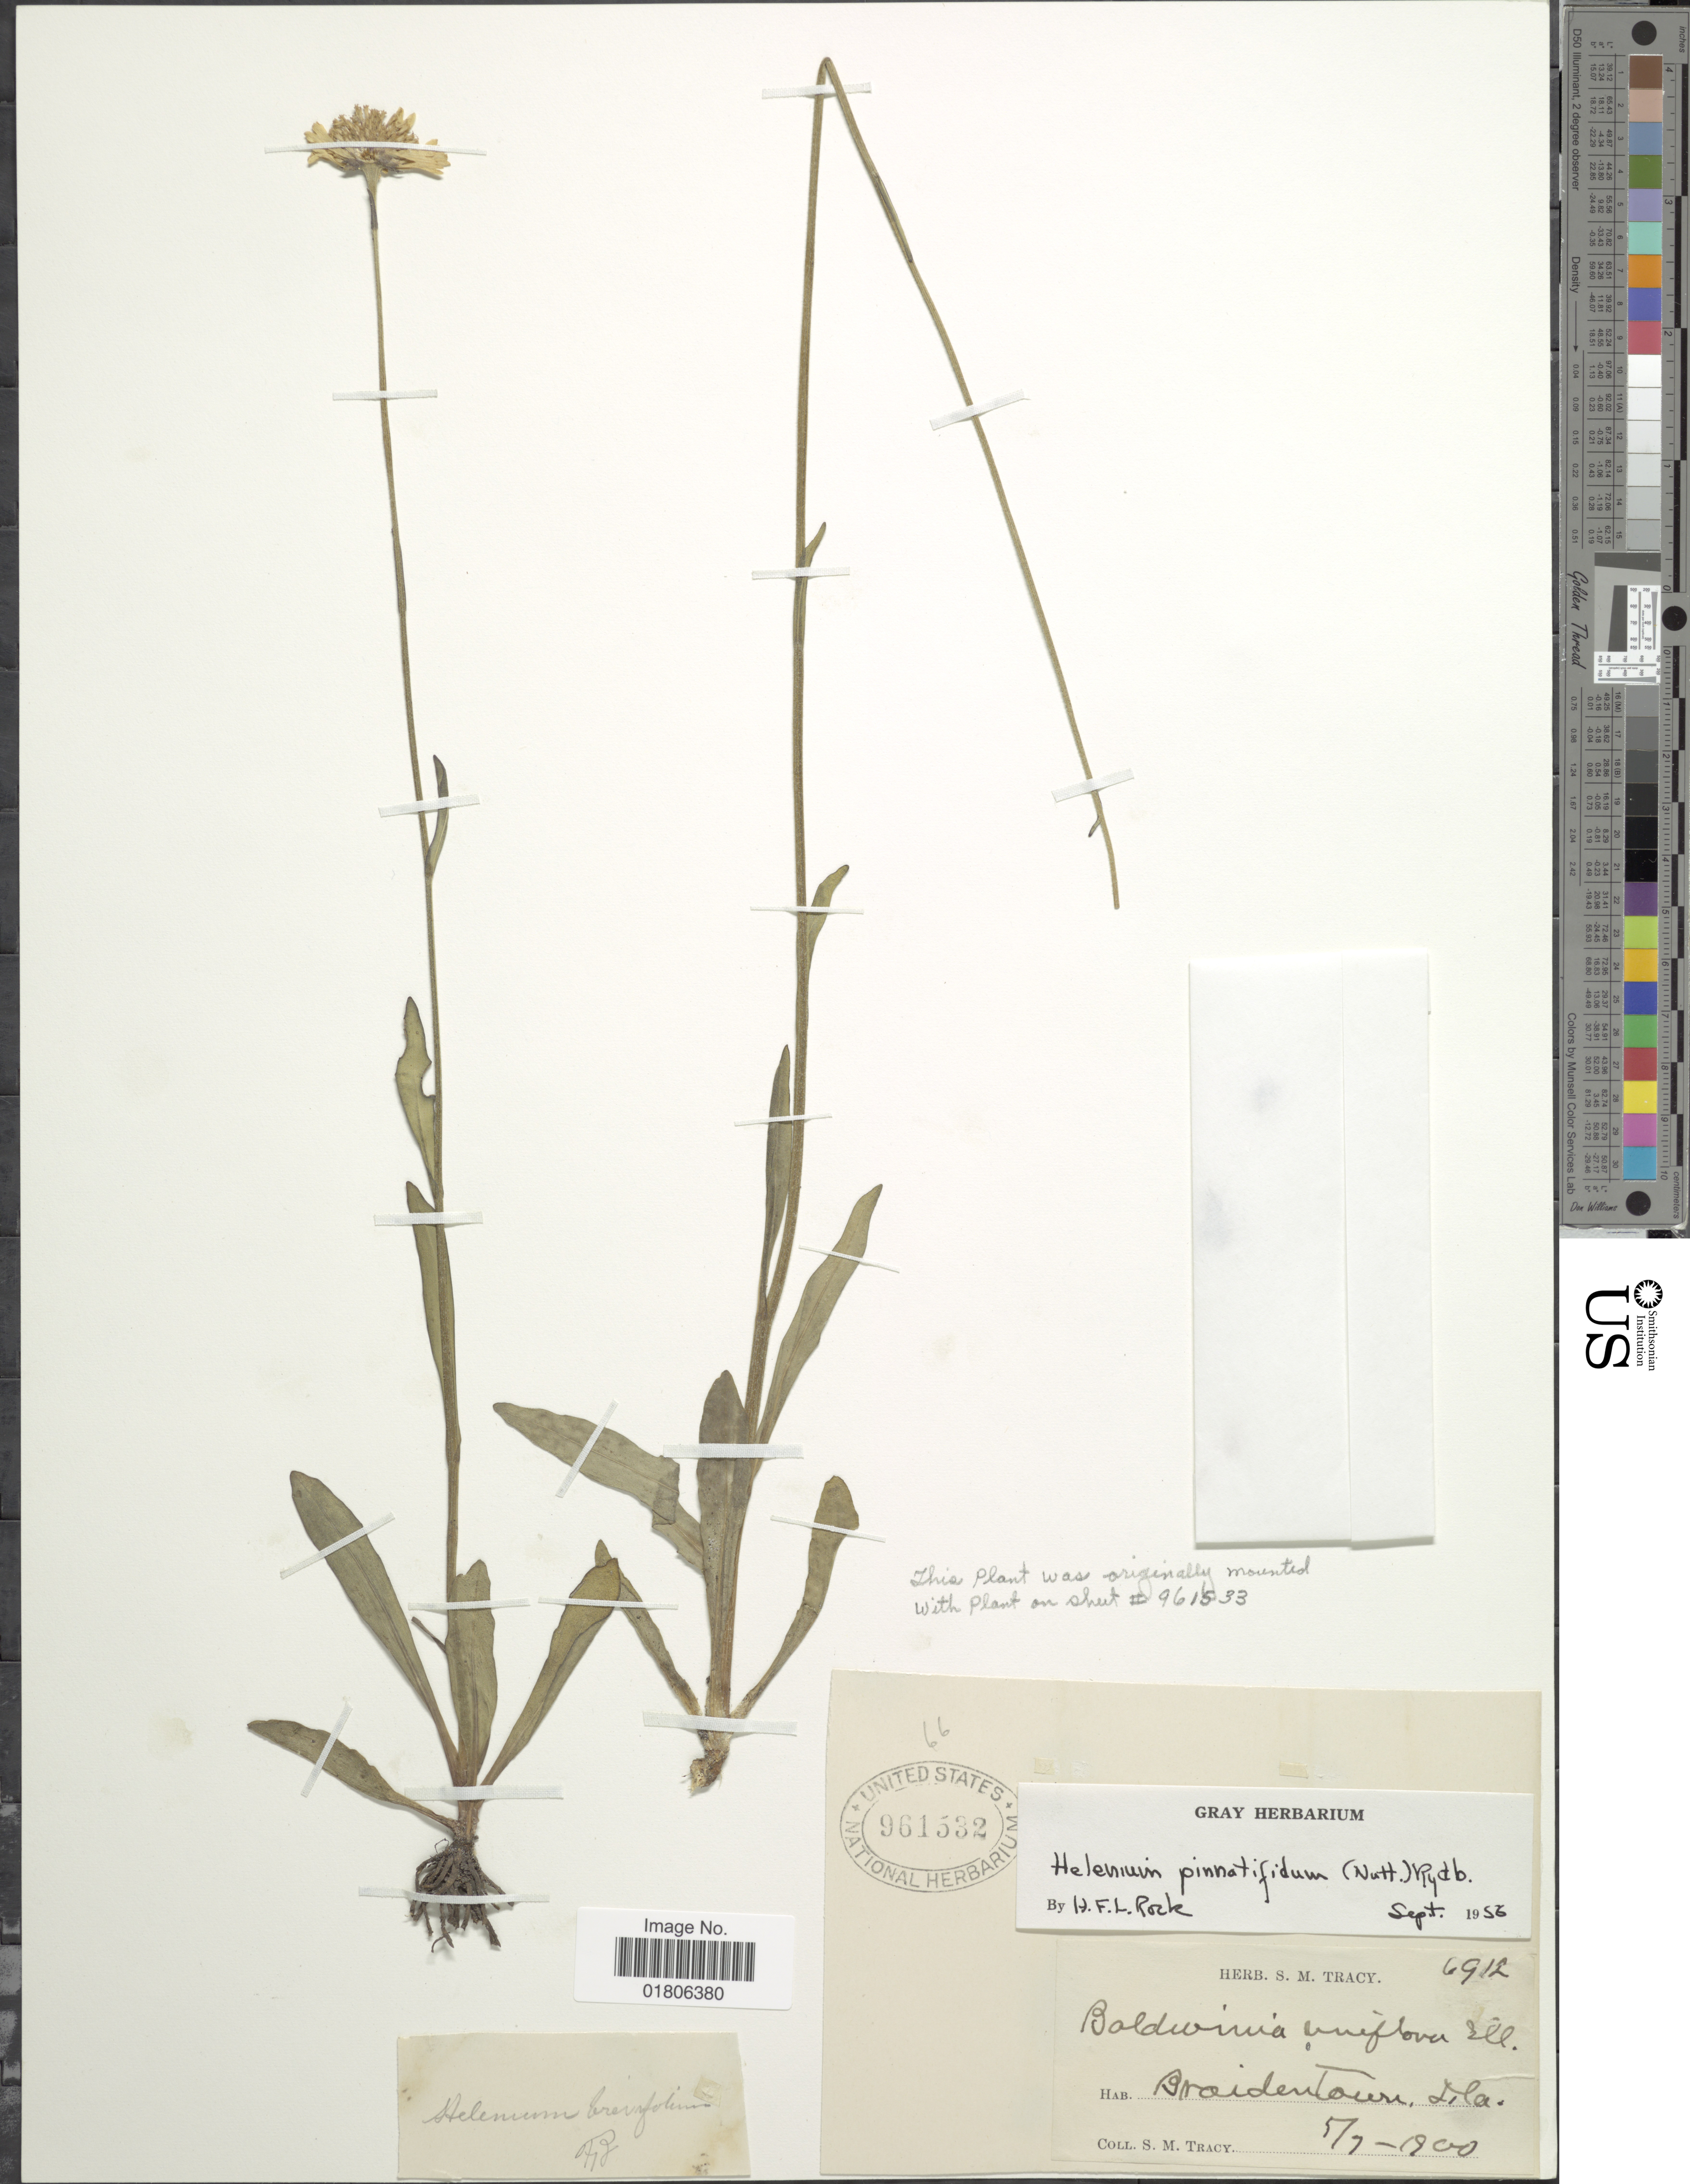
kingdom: Plantae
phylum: Tracheophyta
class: Magnoliopsida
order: Asterales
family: Asteraceae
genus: Helenium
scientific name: Helenium pinnatifidum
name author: (Schwein. ex Nutt.) Rydb.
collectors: S. M. Tracy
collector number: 6912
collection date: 1900-05-07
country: United States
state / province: Florida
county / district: Manatee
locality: Braidentown (present day: Bradenton)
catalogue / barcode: US 961532